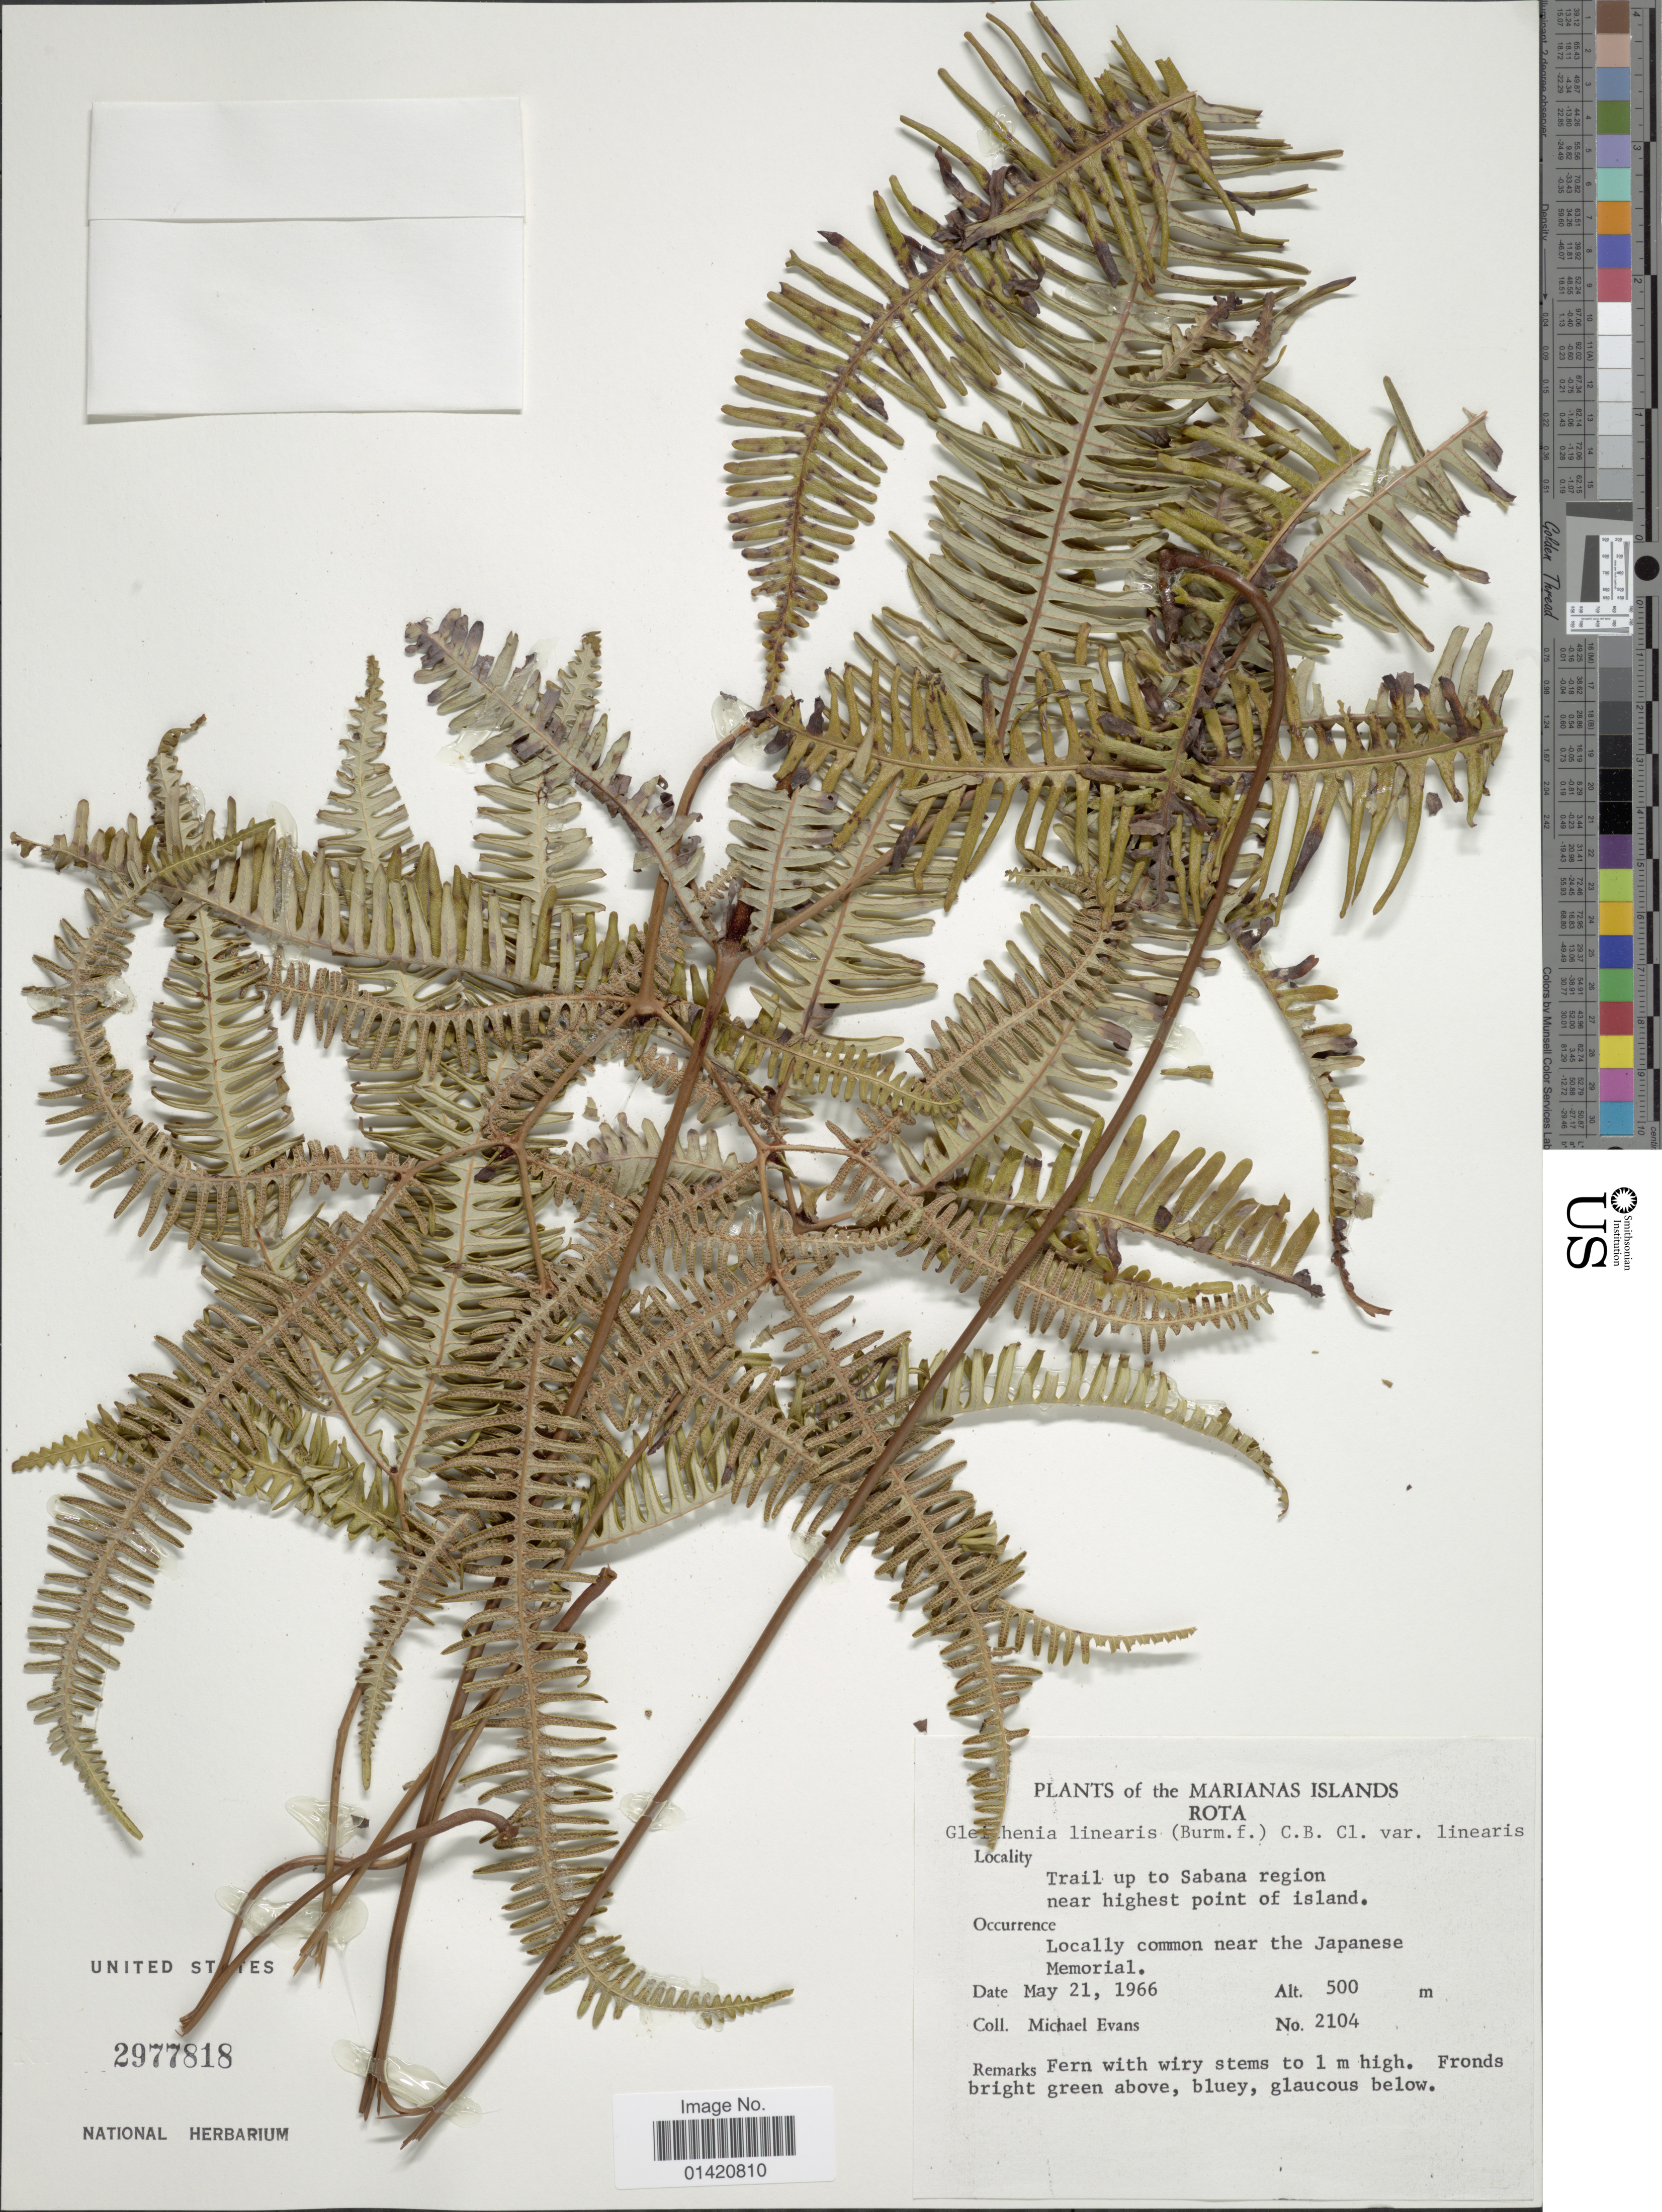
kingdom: Plantae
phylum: Tracheophyta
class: Polypodiopsida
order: Gleicheniales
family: Gleicheniaceae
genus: Dicranopteris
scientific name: Dicranopteris linearis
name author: (Burm. f.) Underw.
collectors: M. Evans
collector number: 2104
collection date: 1966-05-21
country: Northern Mariana Islands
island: Rota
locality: Rota, Trail up to Sabana region near highest point of island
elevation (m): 500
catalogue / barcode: US 2977818